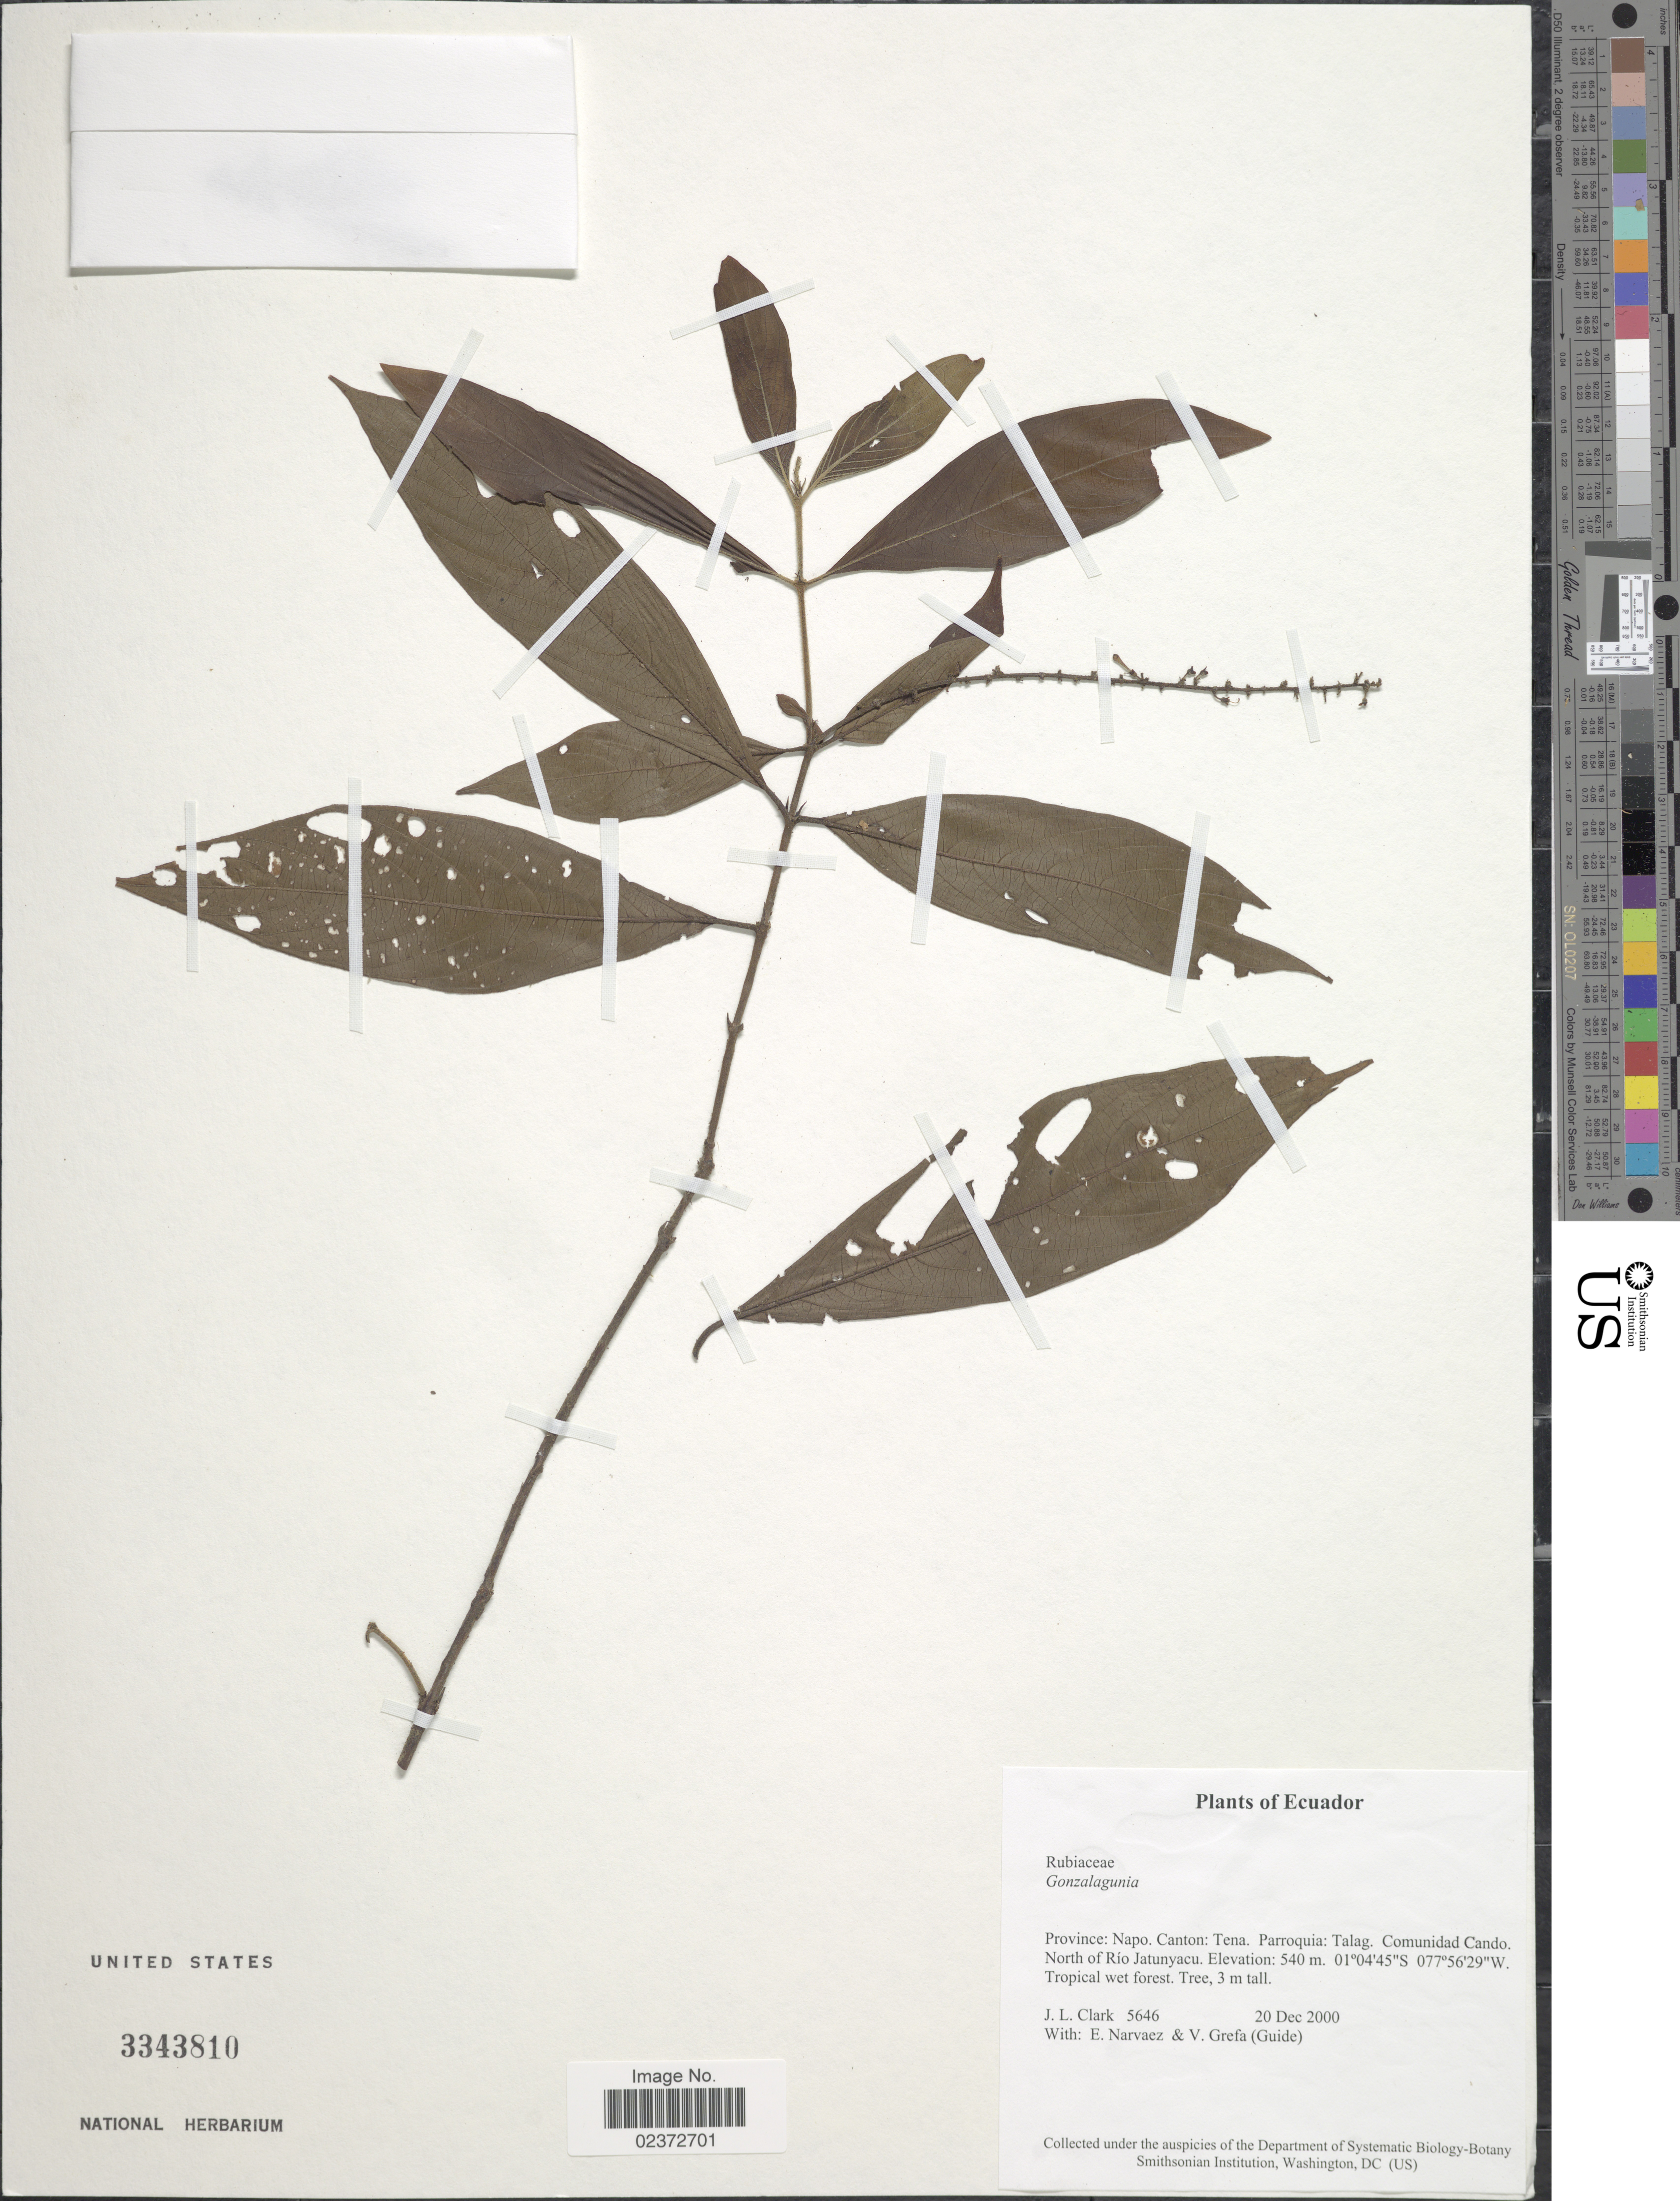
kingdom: Plantae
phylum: Tracheophyta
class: Magnoliopsida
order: Gentianales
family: Rubiaceae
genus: Gonzalagunia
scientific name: Gonzalagunia sp.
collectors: J. L. Clark, E. Narváez & V. Grefa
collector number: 5646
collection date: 2000-12-20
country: Ecuador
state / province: Napo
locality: Canton: Tena. Parroquia: Talag. Comunidad Cando. North of Rio Jatunyacu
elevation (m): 540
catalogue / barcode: US 3343810